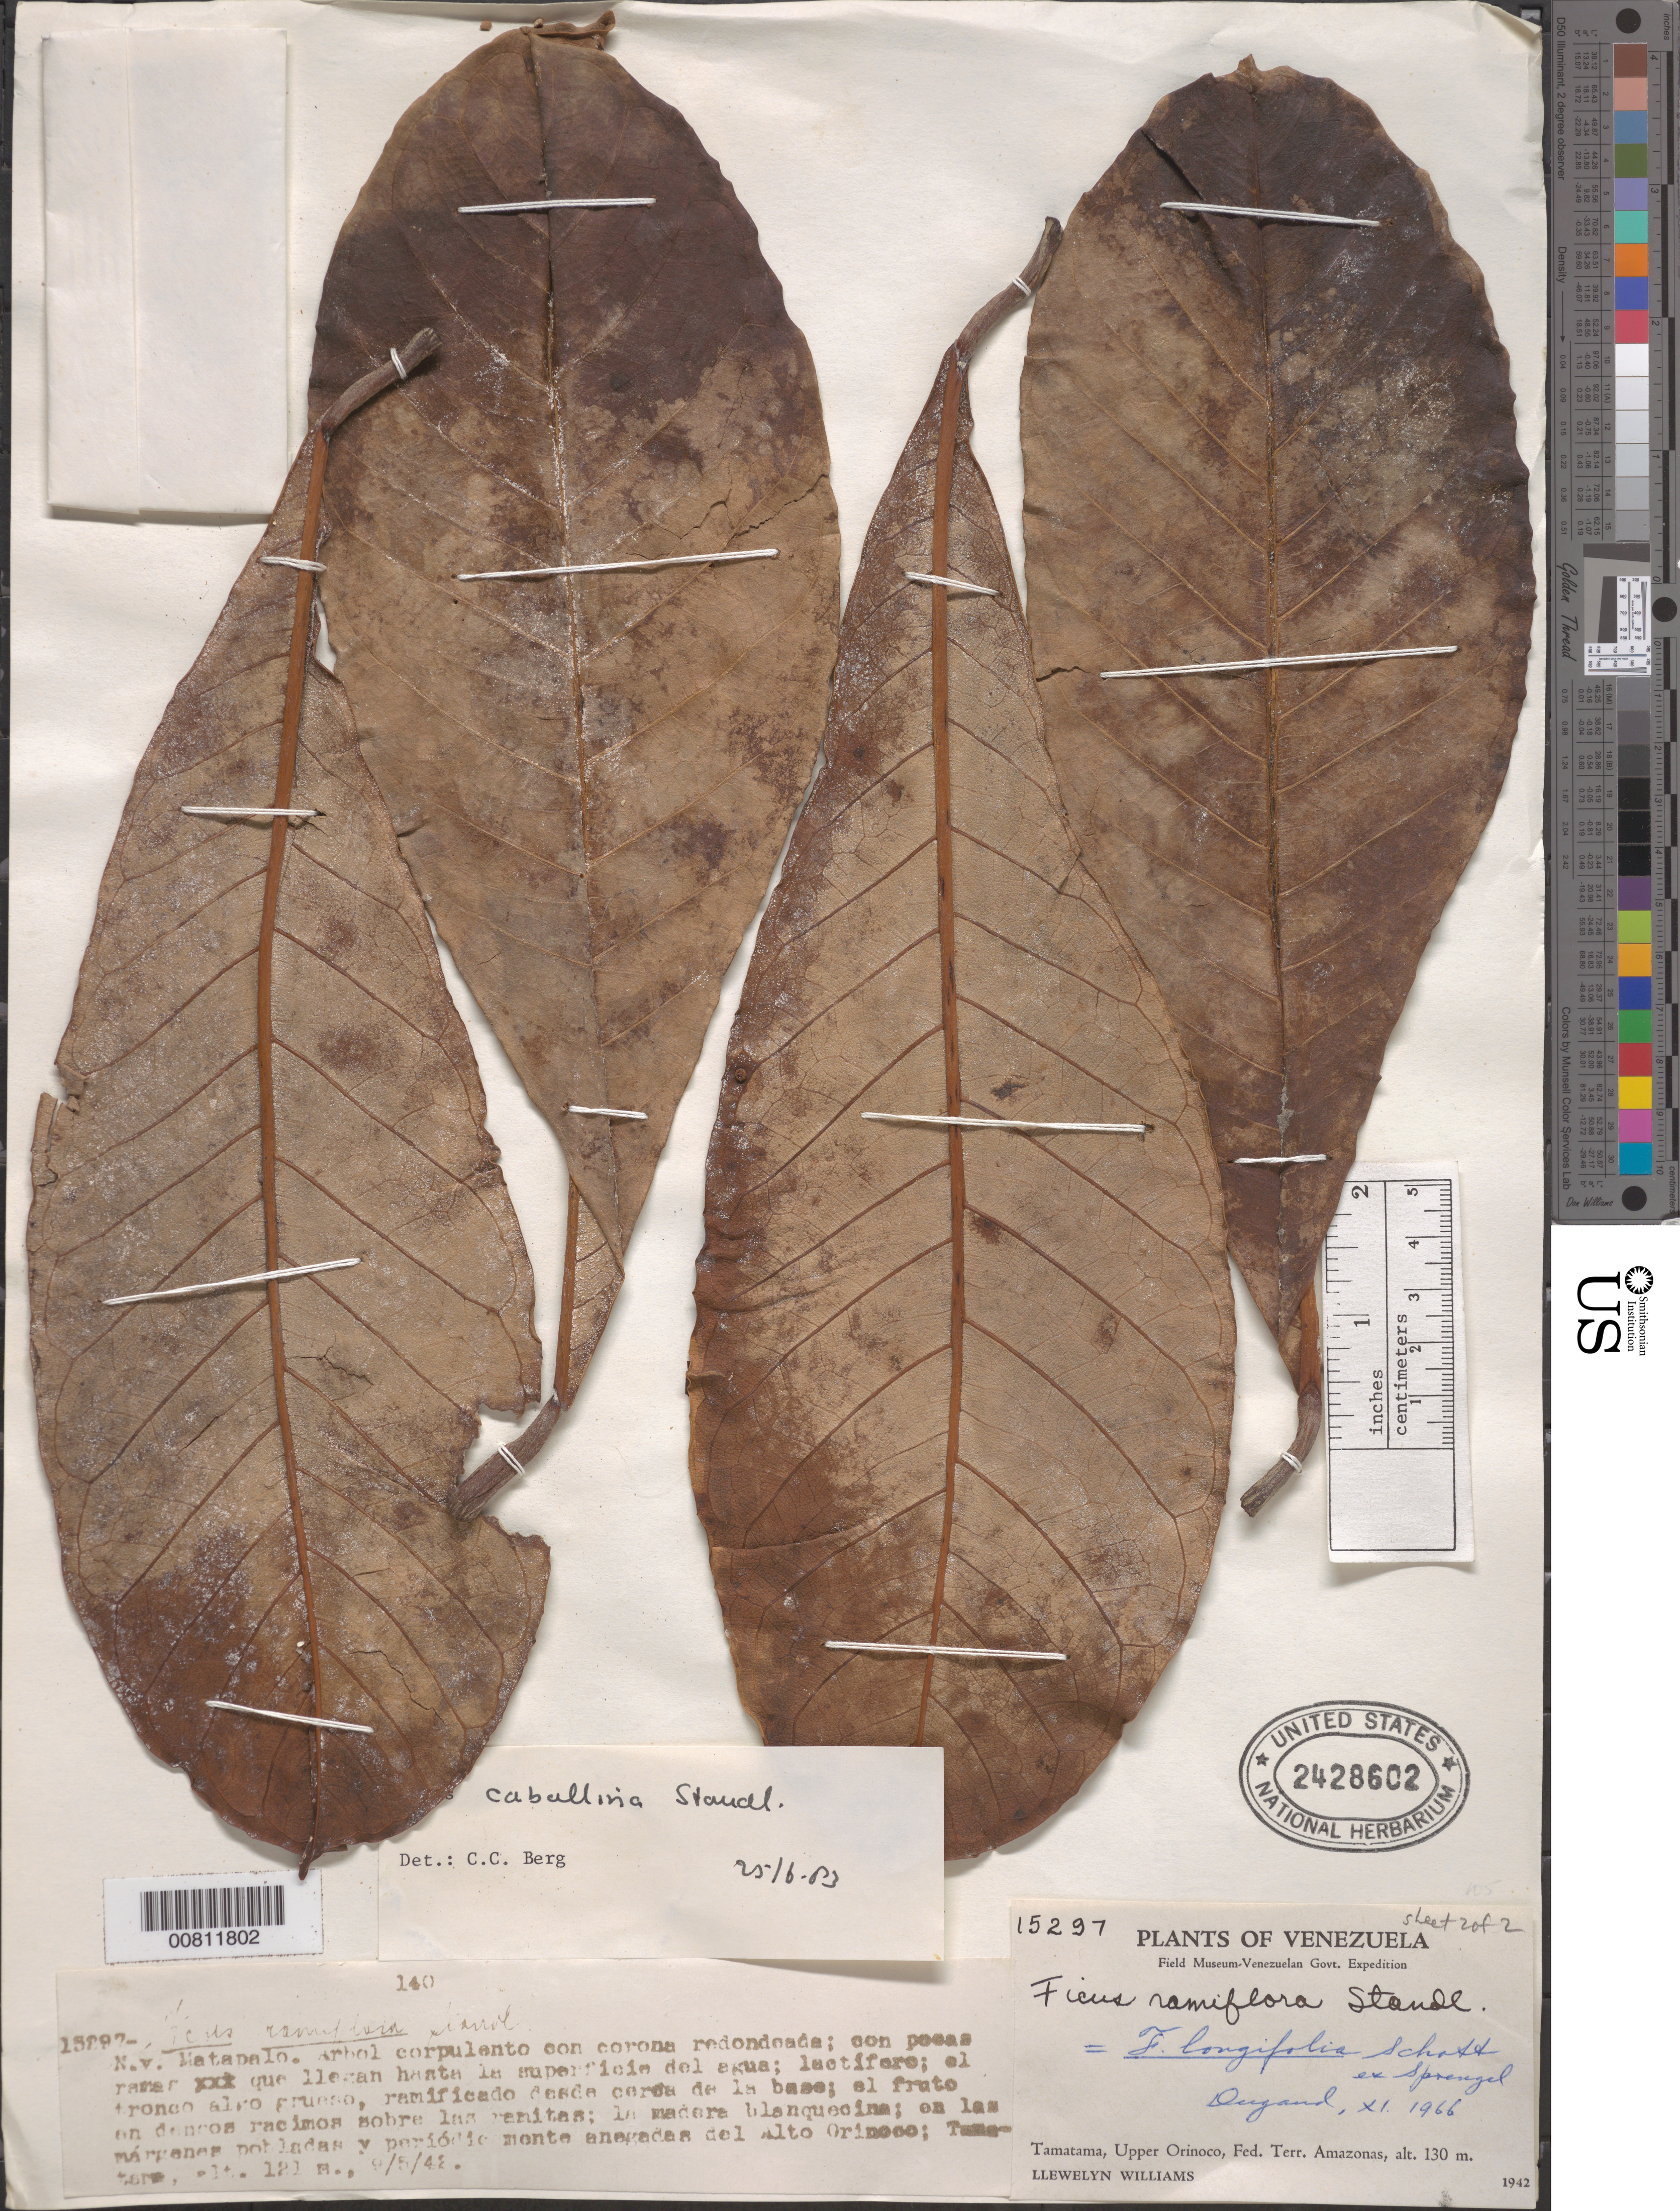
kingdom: Plantae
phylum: Tracheophyta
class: Magnoliopsida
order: Rosales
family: Moraceae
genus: Ficus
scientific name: Ficus caballina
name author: Standl.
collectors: Ll. Williams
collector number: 15297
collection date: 1942-05-09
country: Venezuela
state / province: Amazonas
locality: Tamatama, Upper Orinoco, Fed. Terr. Amazonas.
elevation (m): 130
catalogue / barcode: US 2428602